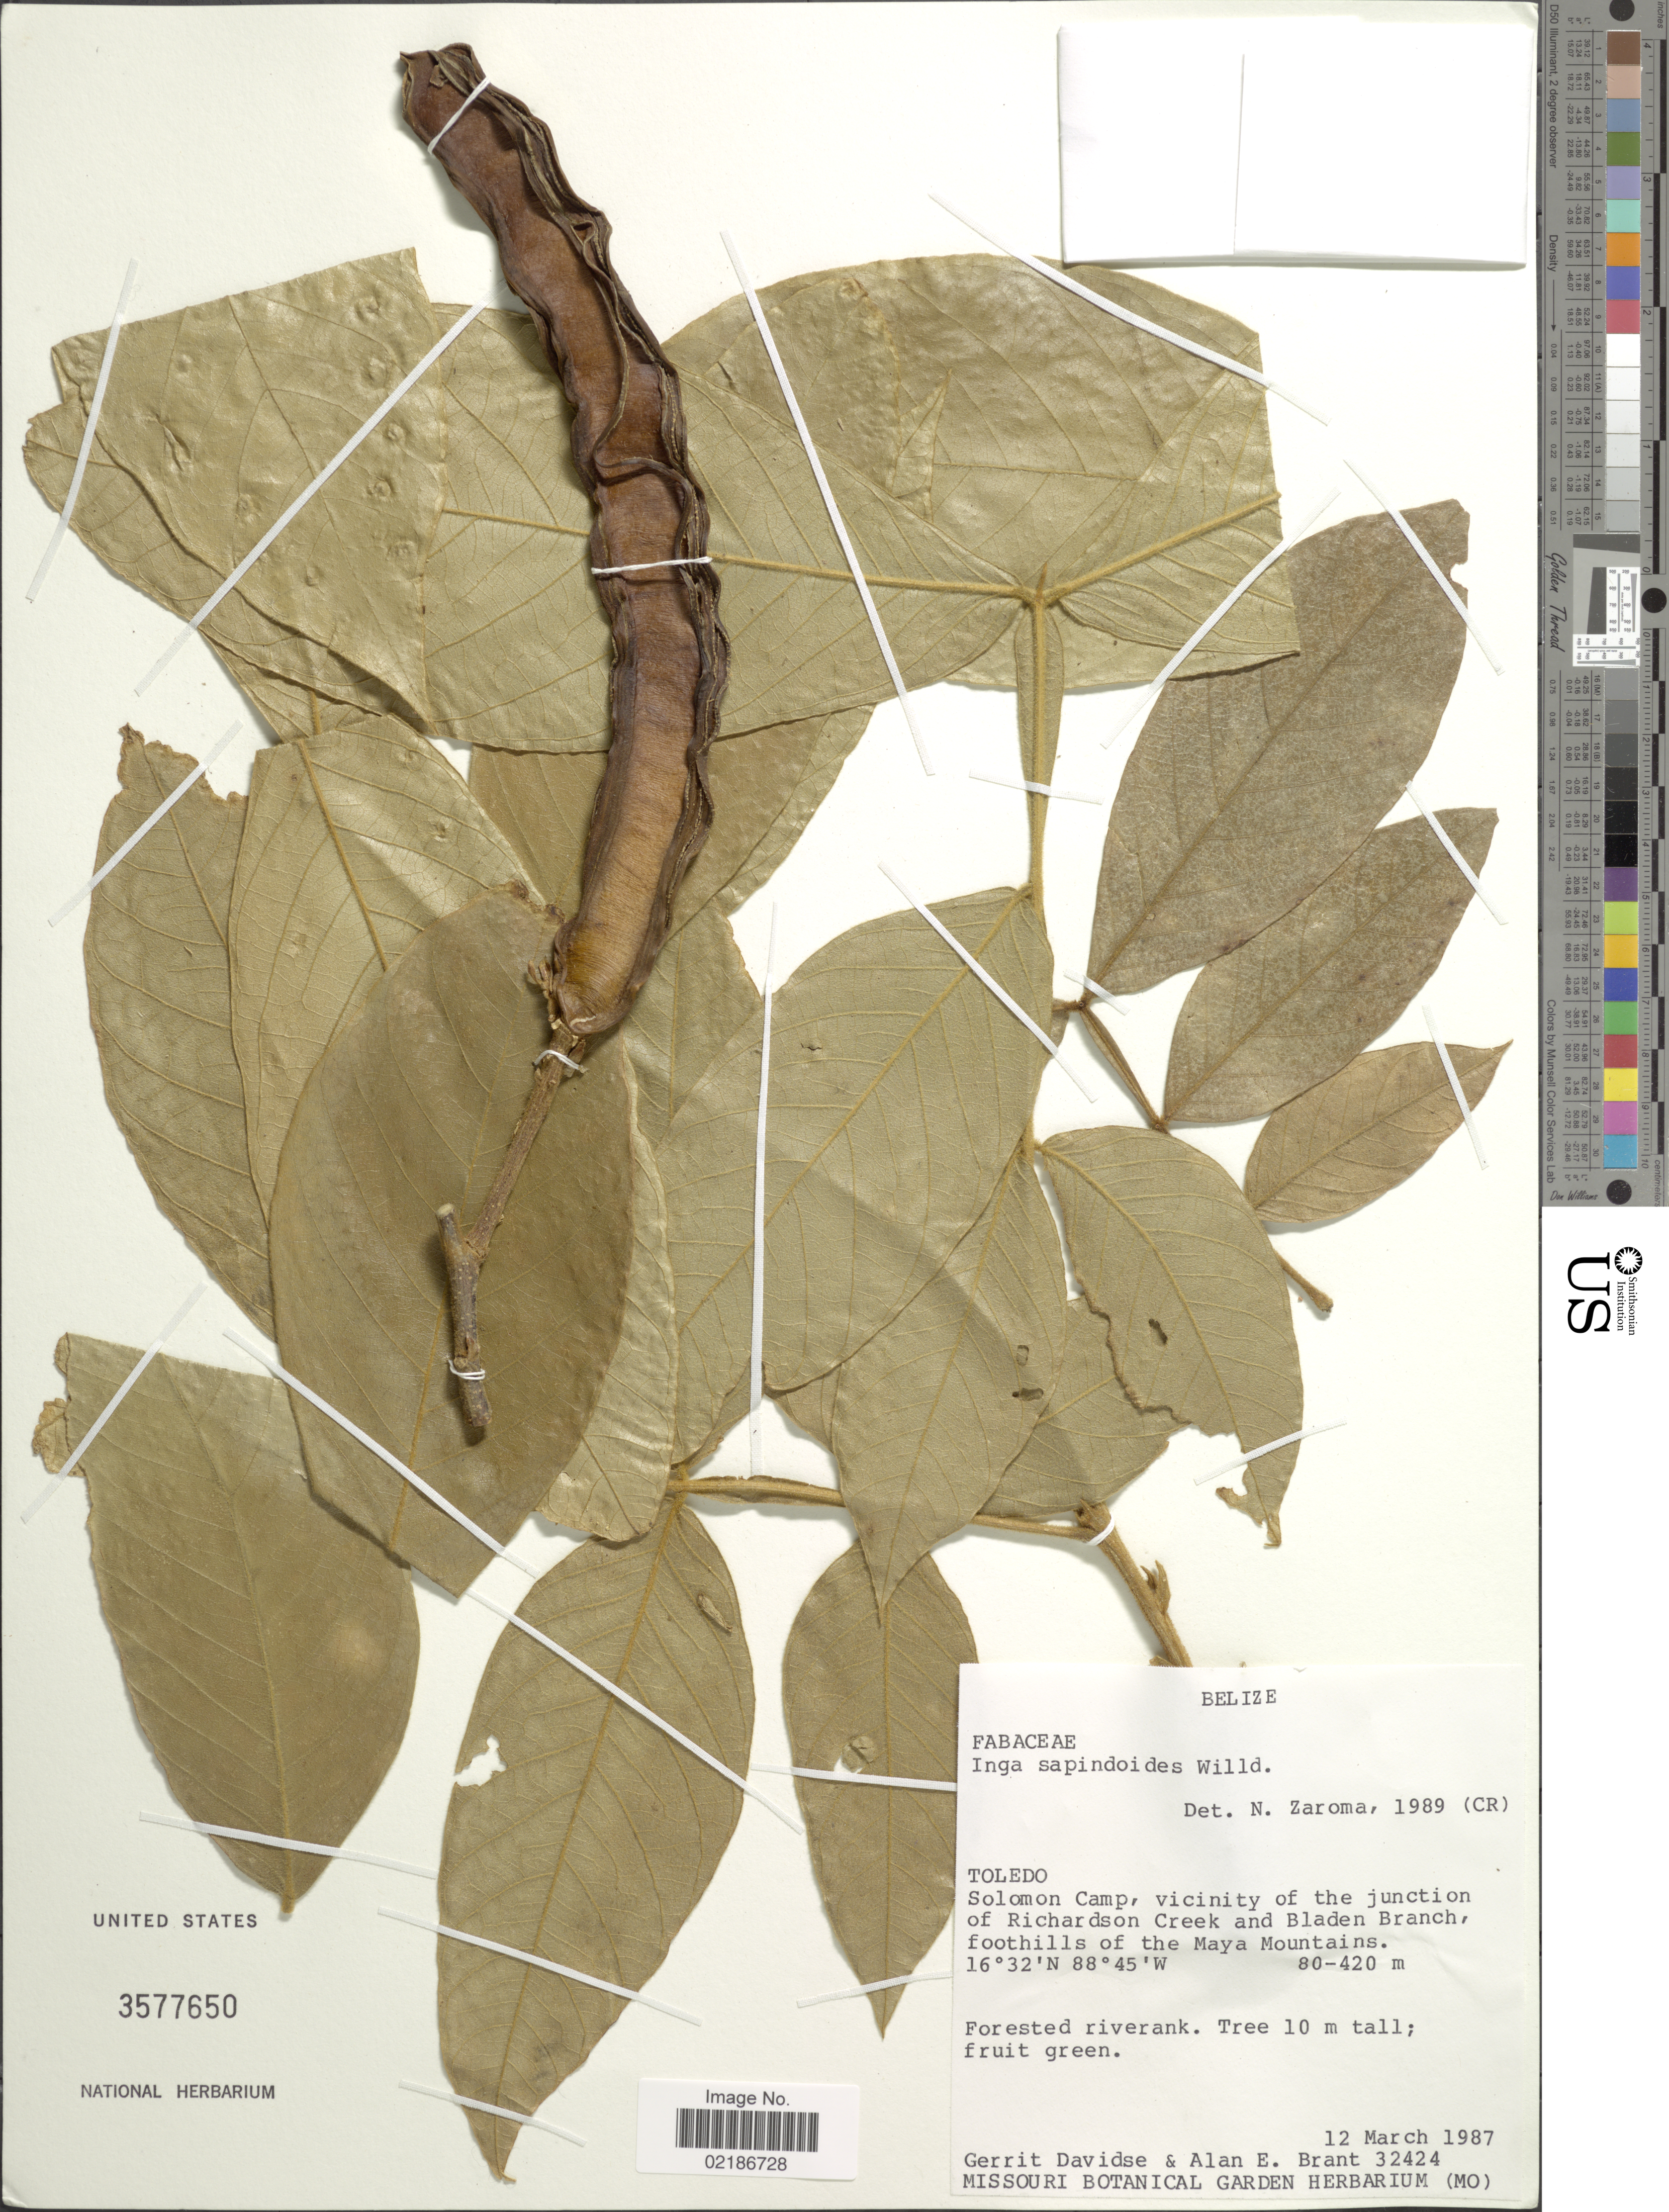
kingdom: Plantae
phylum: Tracheophyta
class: Magnoliopsida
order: Fabales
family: Fabaceae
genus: Inga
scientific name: Inga sapindoides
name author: Willd.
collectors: G. Davidse & A. Brant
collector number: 32424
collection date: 1987-03-12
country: Belize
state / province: Toledo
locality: Solomon Camp, Vicinity of the junction of Richardson Creek and Bladen Branch, foothills of the Maya Mountains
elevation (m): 80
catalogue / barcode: US 3577650